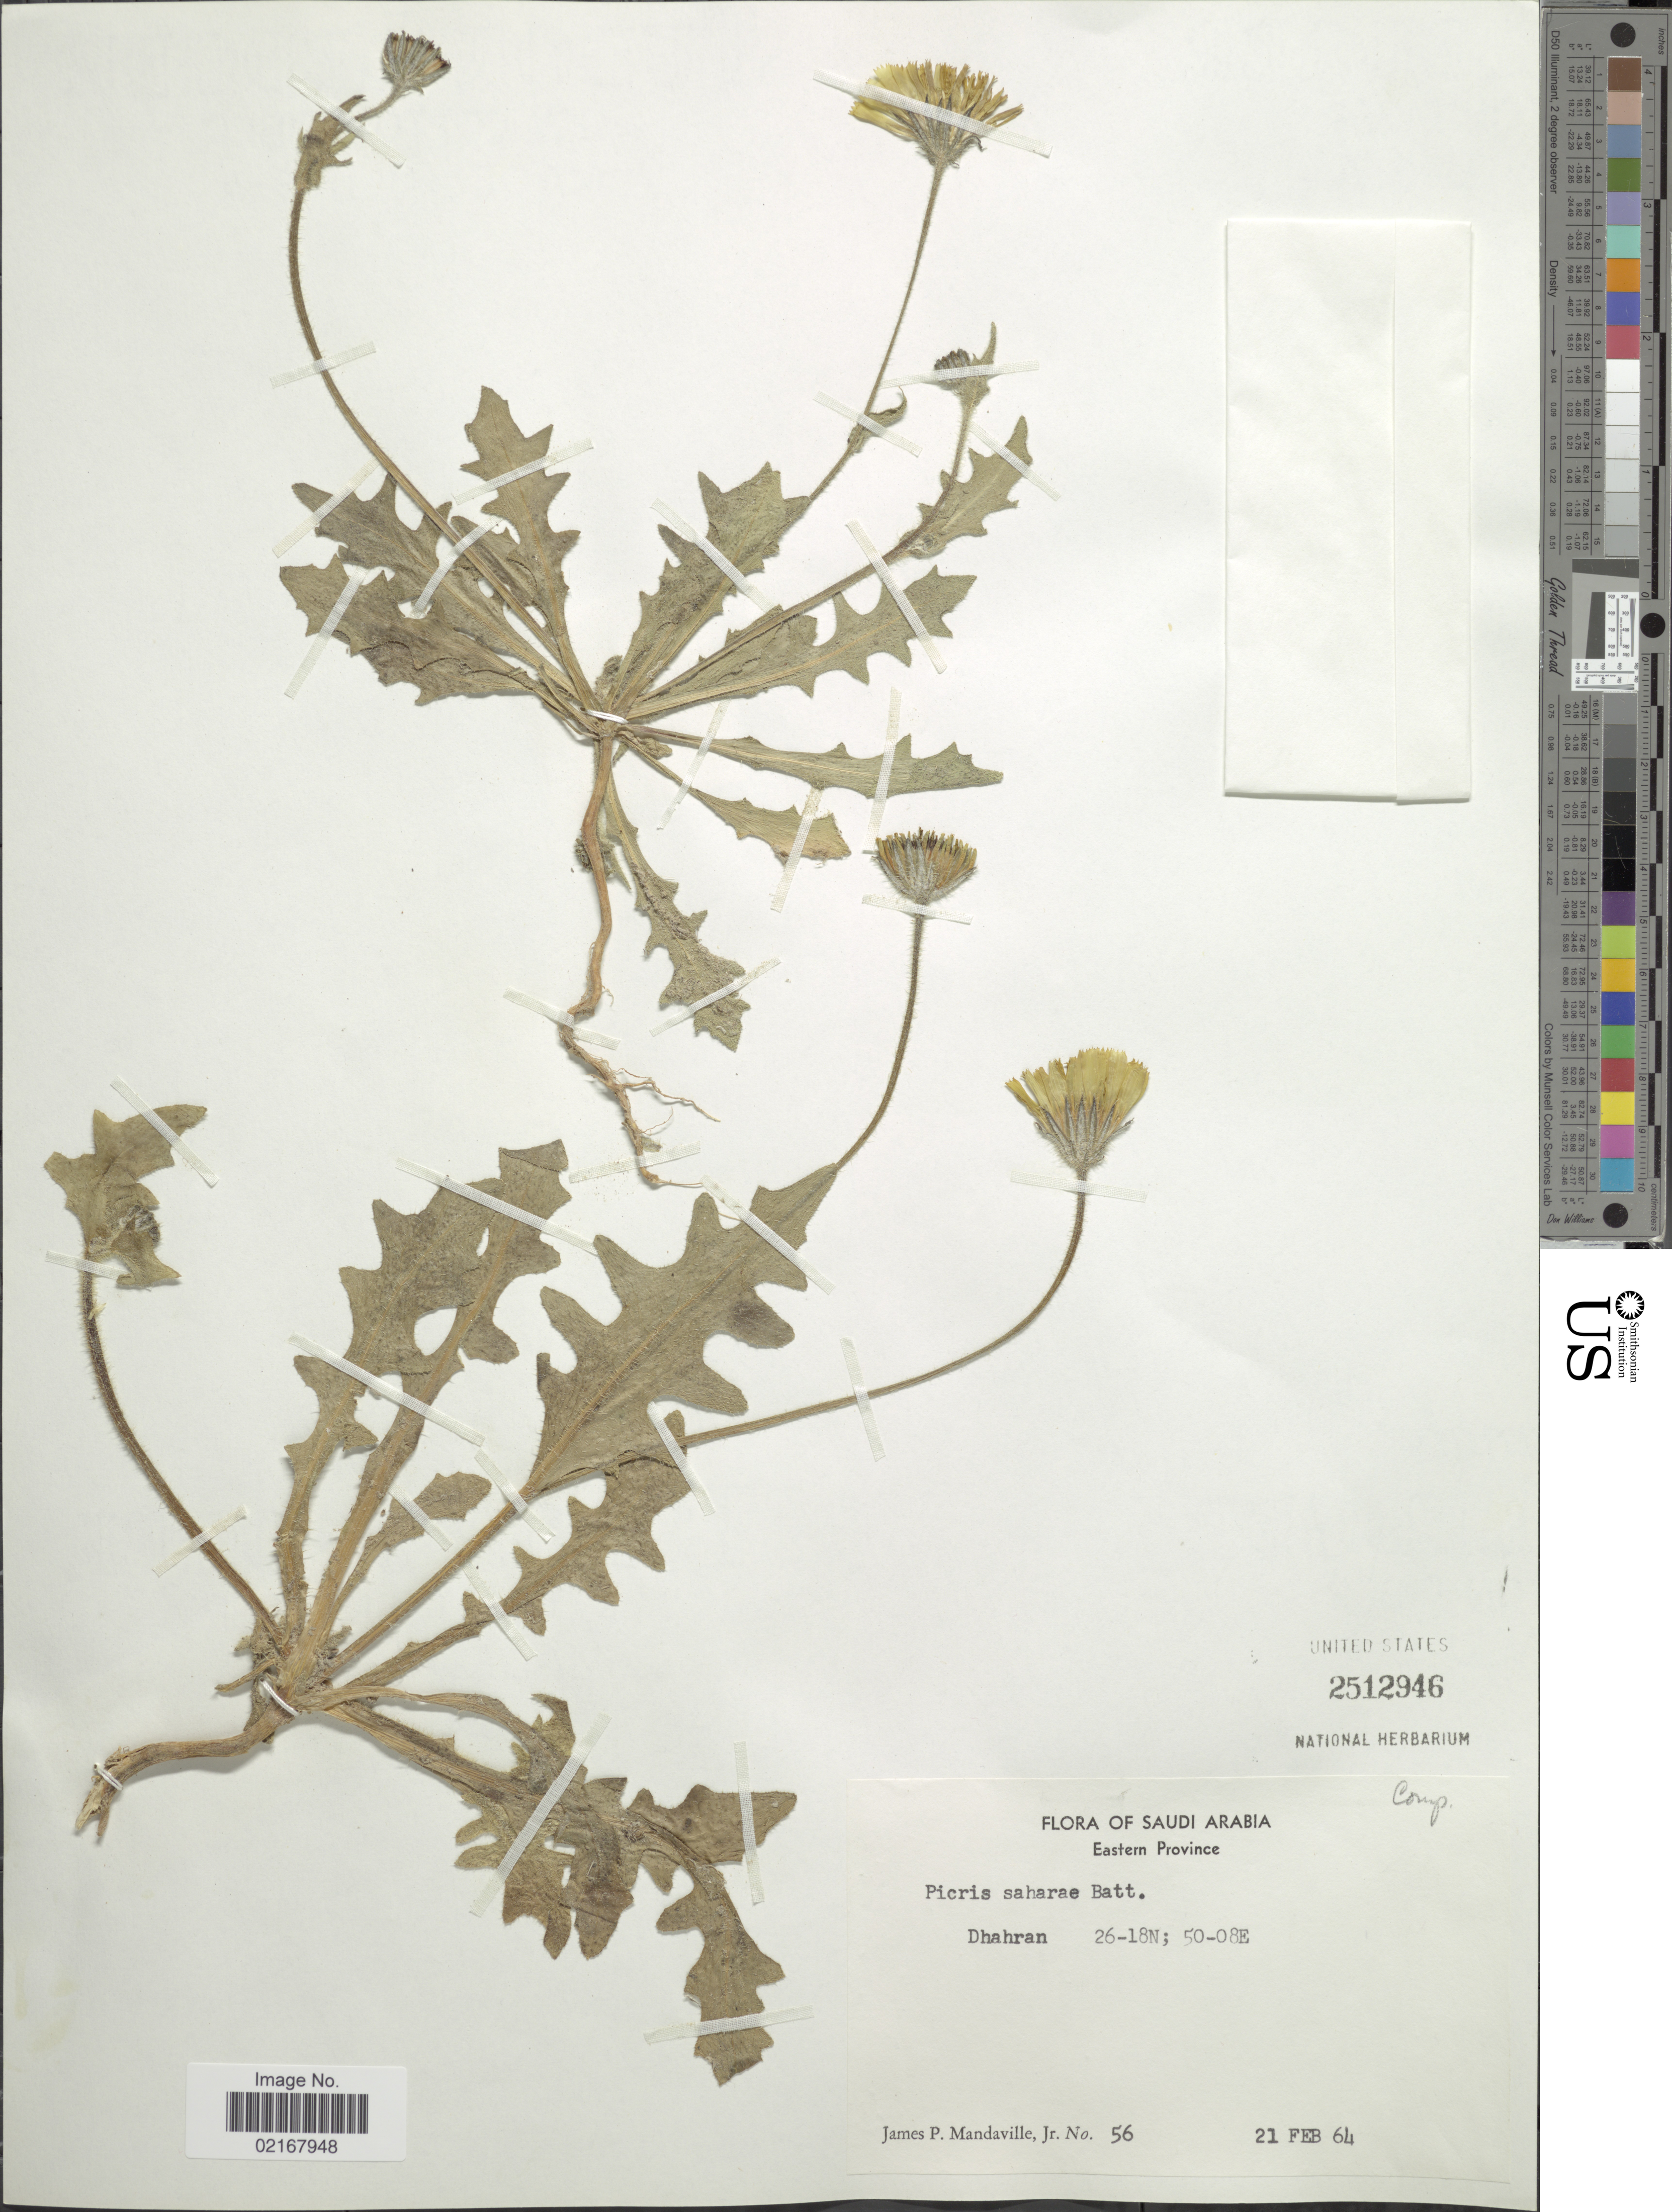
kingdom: Plantae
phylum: Tracheophyta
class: Magnoliopsida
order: Asterales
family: Asteraceae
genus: Picris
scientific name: Picris asplenioides subsp. saharae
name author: (Coss. & Kralik) Dobignard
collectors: J. Mandaville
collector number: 56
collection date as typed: Transcribed d/m/y: 21/2/64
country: Saudi Arabia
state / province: Ash Sharqiyah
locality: Eastern Province, Dhahran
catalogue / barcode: US 2512946